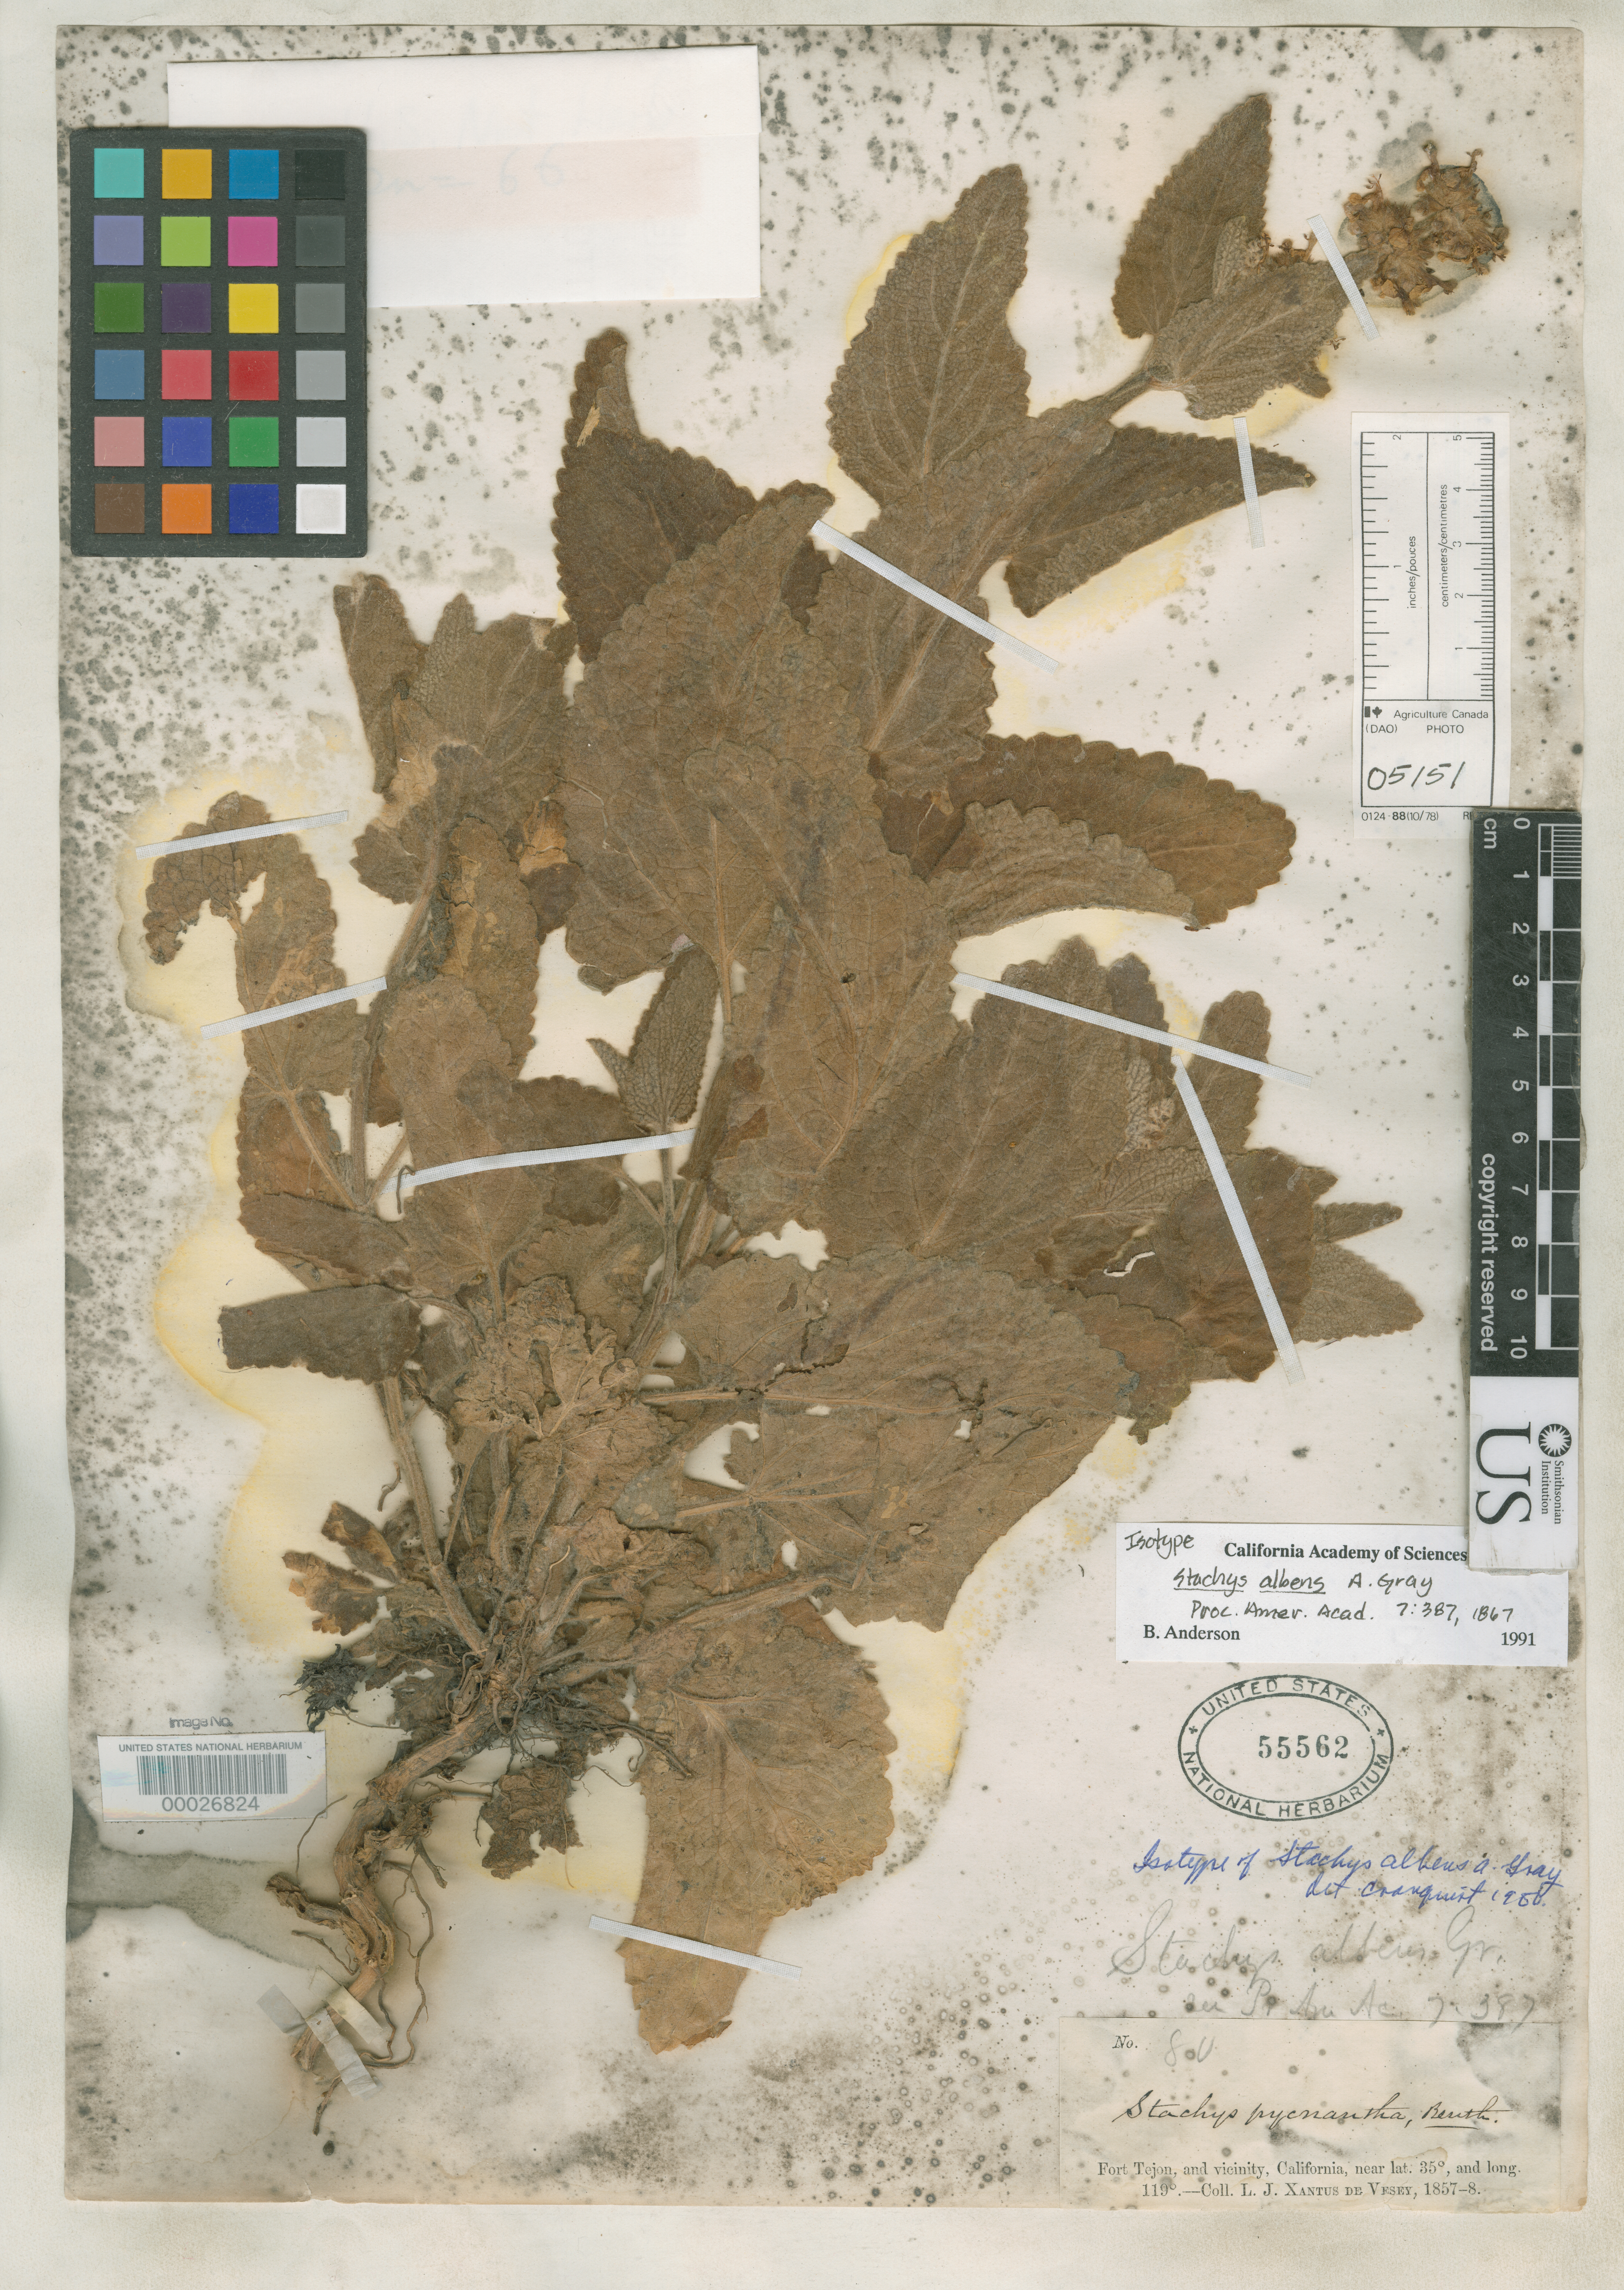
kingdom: Plantae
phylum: Tracheophyta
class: Magnoliopsida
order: Lamiales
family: Lamiaceae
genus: Stachys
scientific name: Stachys albens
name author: A. Gray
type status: Isotype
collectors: L. J. Xantus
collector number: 80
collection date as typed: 1857 to -- --- 1858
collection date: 1857/1858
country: United States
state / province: California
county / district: Kern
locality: Fort Tejon and vicinity.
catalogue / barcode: US 55562